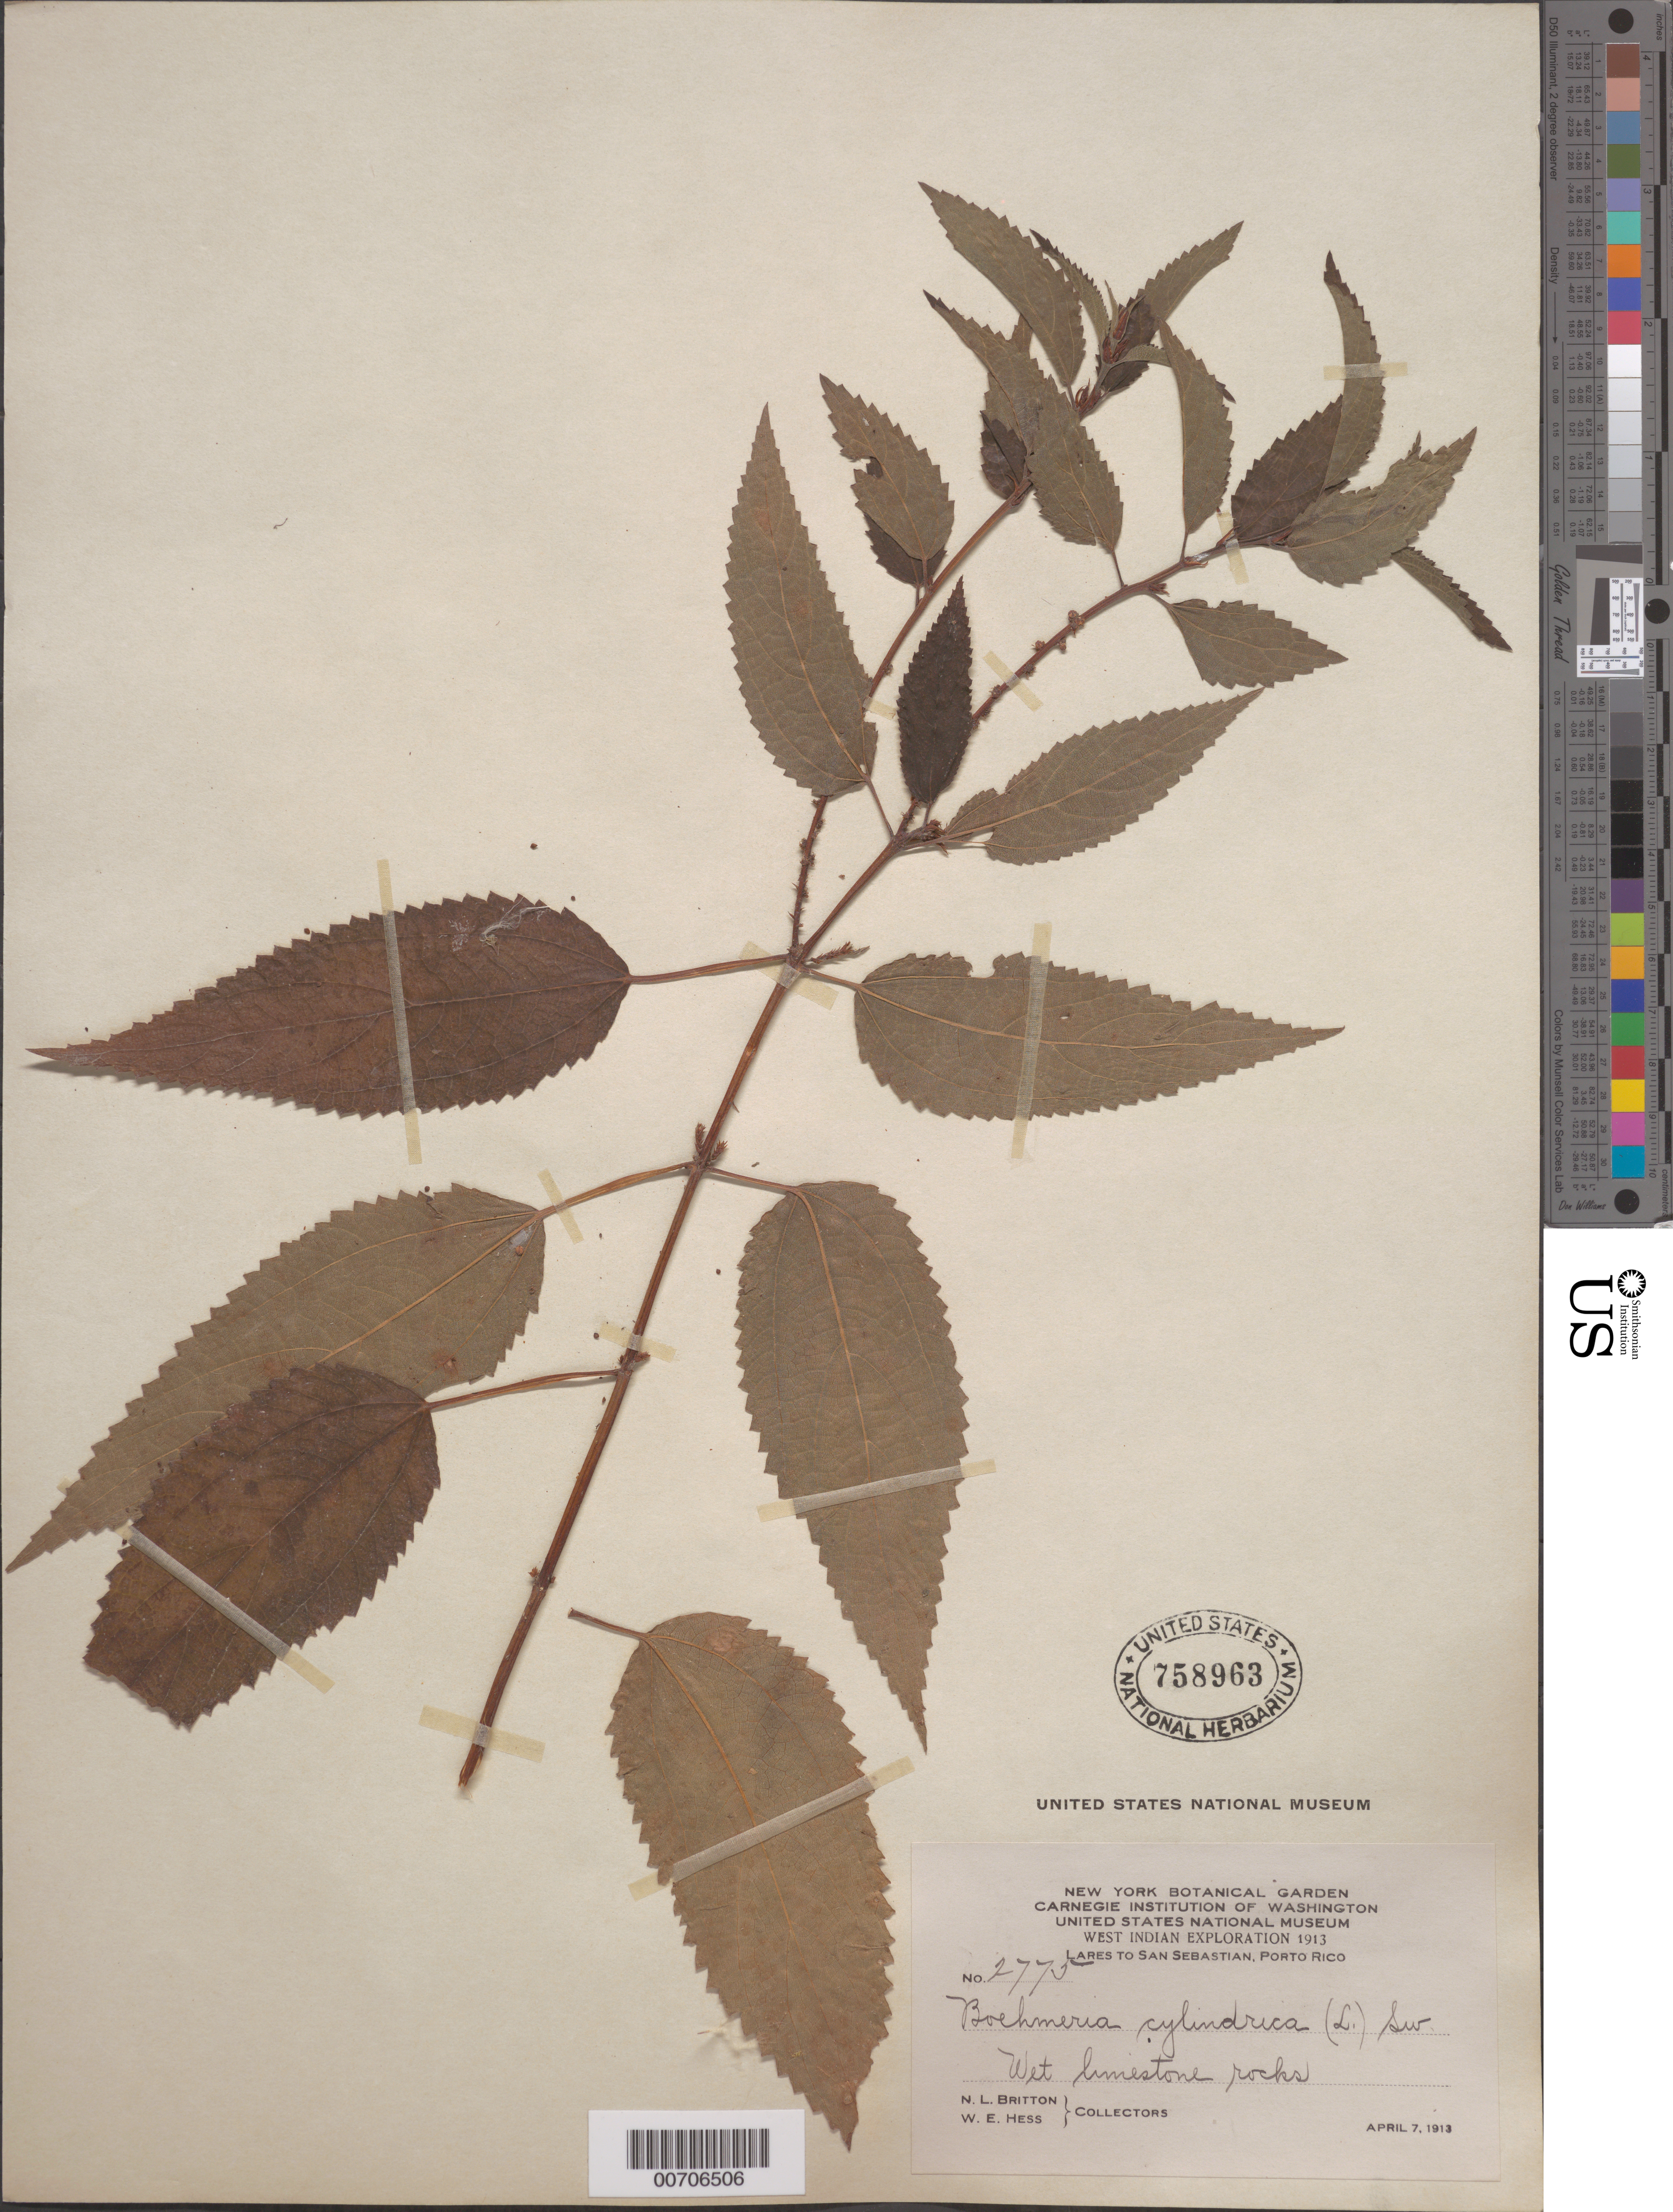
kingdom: Plantae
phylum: Tracheophyta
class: Magnoliopsida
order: Rosales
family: Urticaceae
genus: Boehmeria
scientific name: Boehmeria cylindrica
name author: (L.) Sw.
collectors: N. Britton & W. Hess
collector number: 2775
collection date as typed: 07 Apr 1913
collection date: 1913-04-07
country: Puerto Rico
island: Greater Antilles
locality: Lares to San Sebastian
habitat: Wet limestone rocks.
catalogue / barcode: US 758963